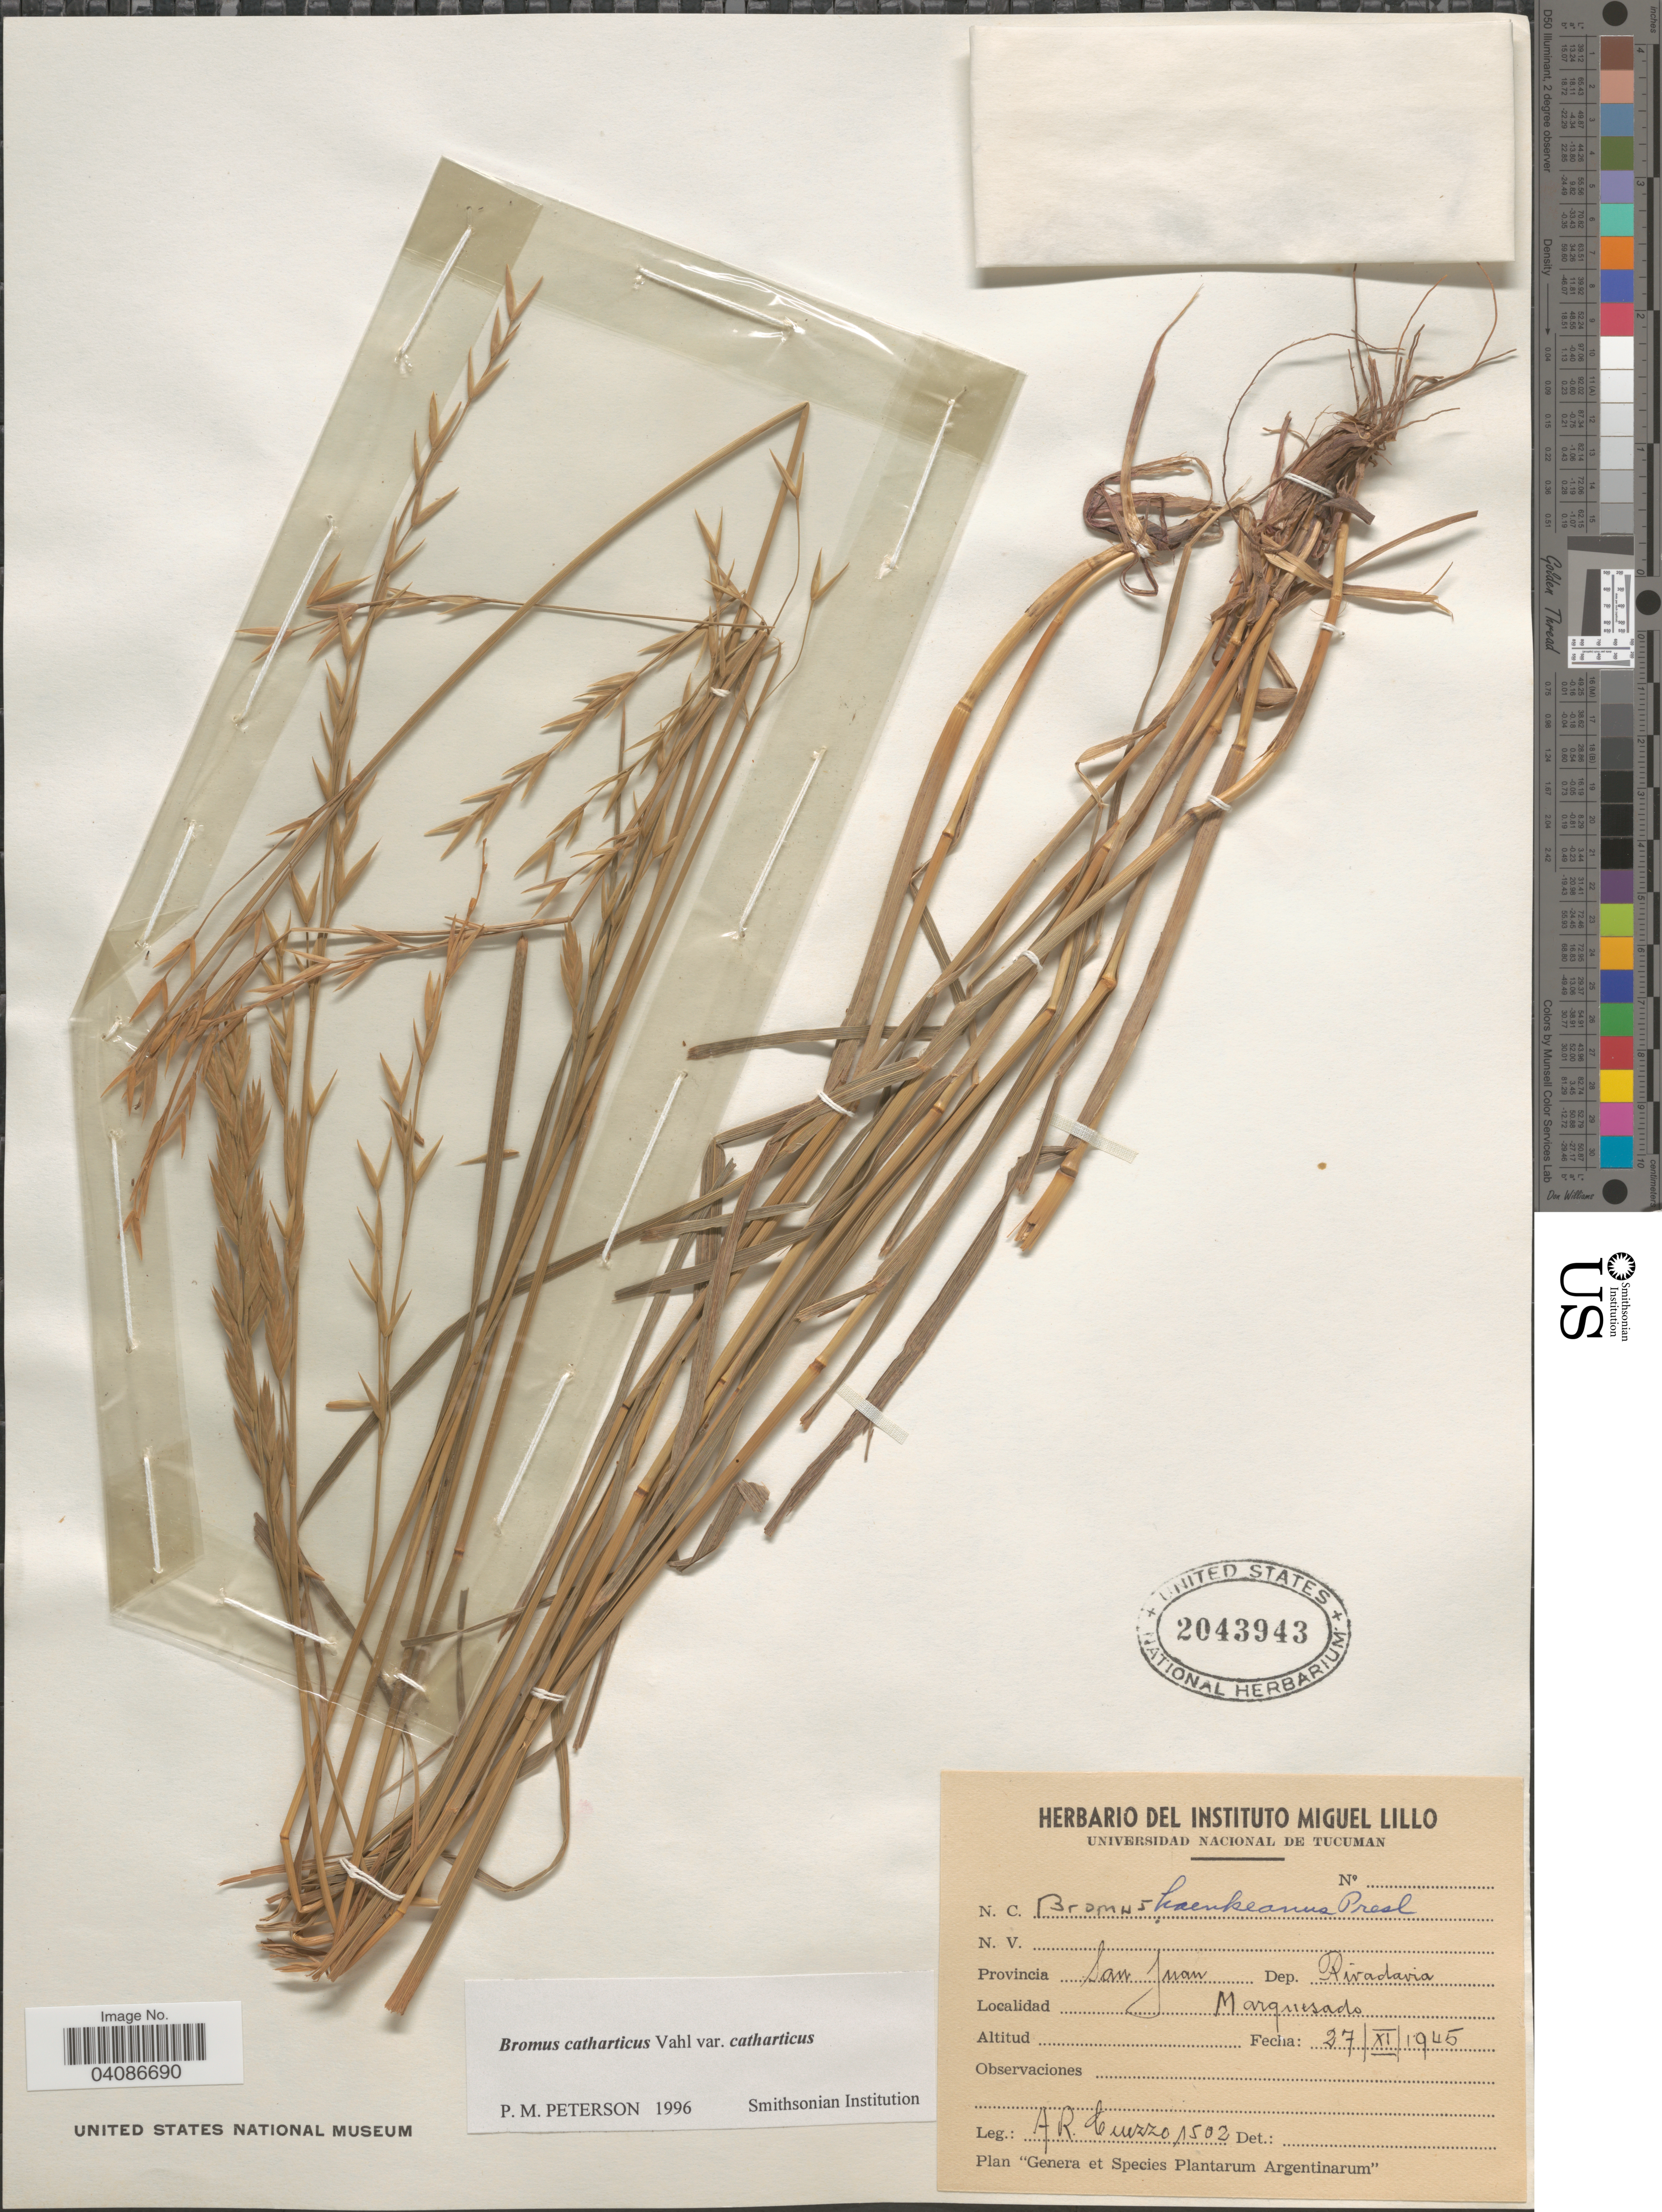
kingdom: Plantae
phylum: Tracheophyta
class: Liliopsida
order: Poales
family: Poaceae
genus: Bromus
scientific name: Bromus catharticus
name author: Vahl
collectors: A. Cuezzo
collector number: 1502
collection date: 1945-11-27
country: Argentina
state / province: San Juan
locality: Dep. Rivadavia. Marquesado.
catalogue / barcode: US 2043943